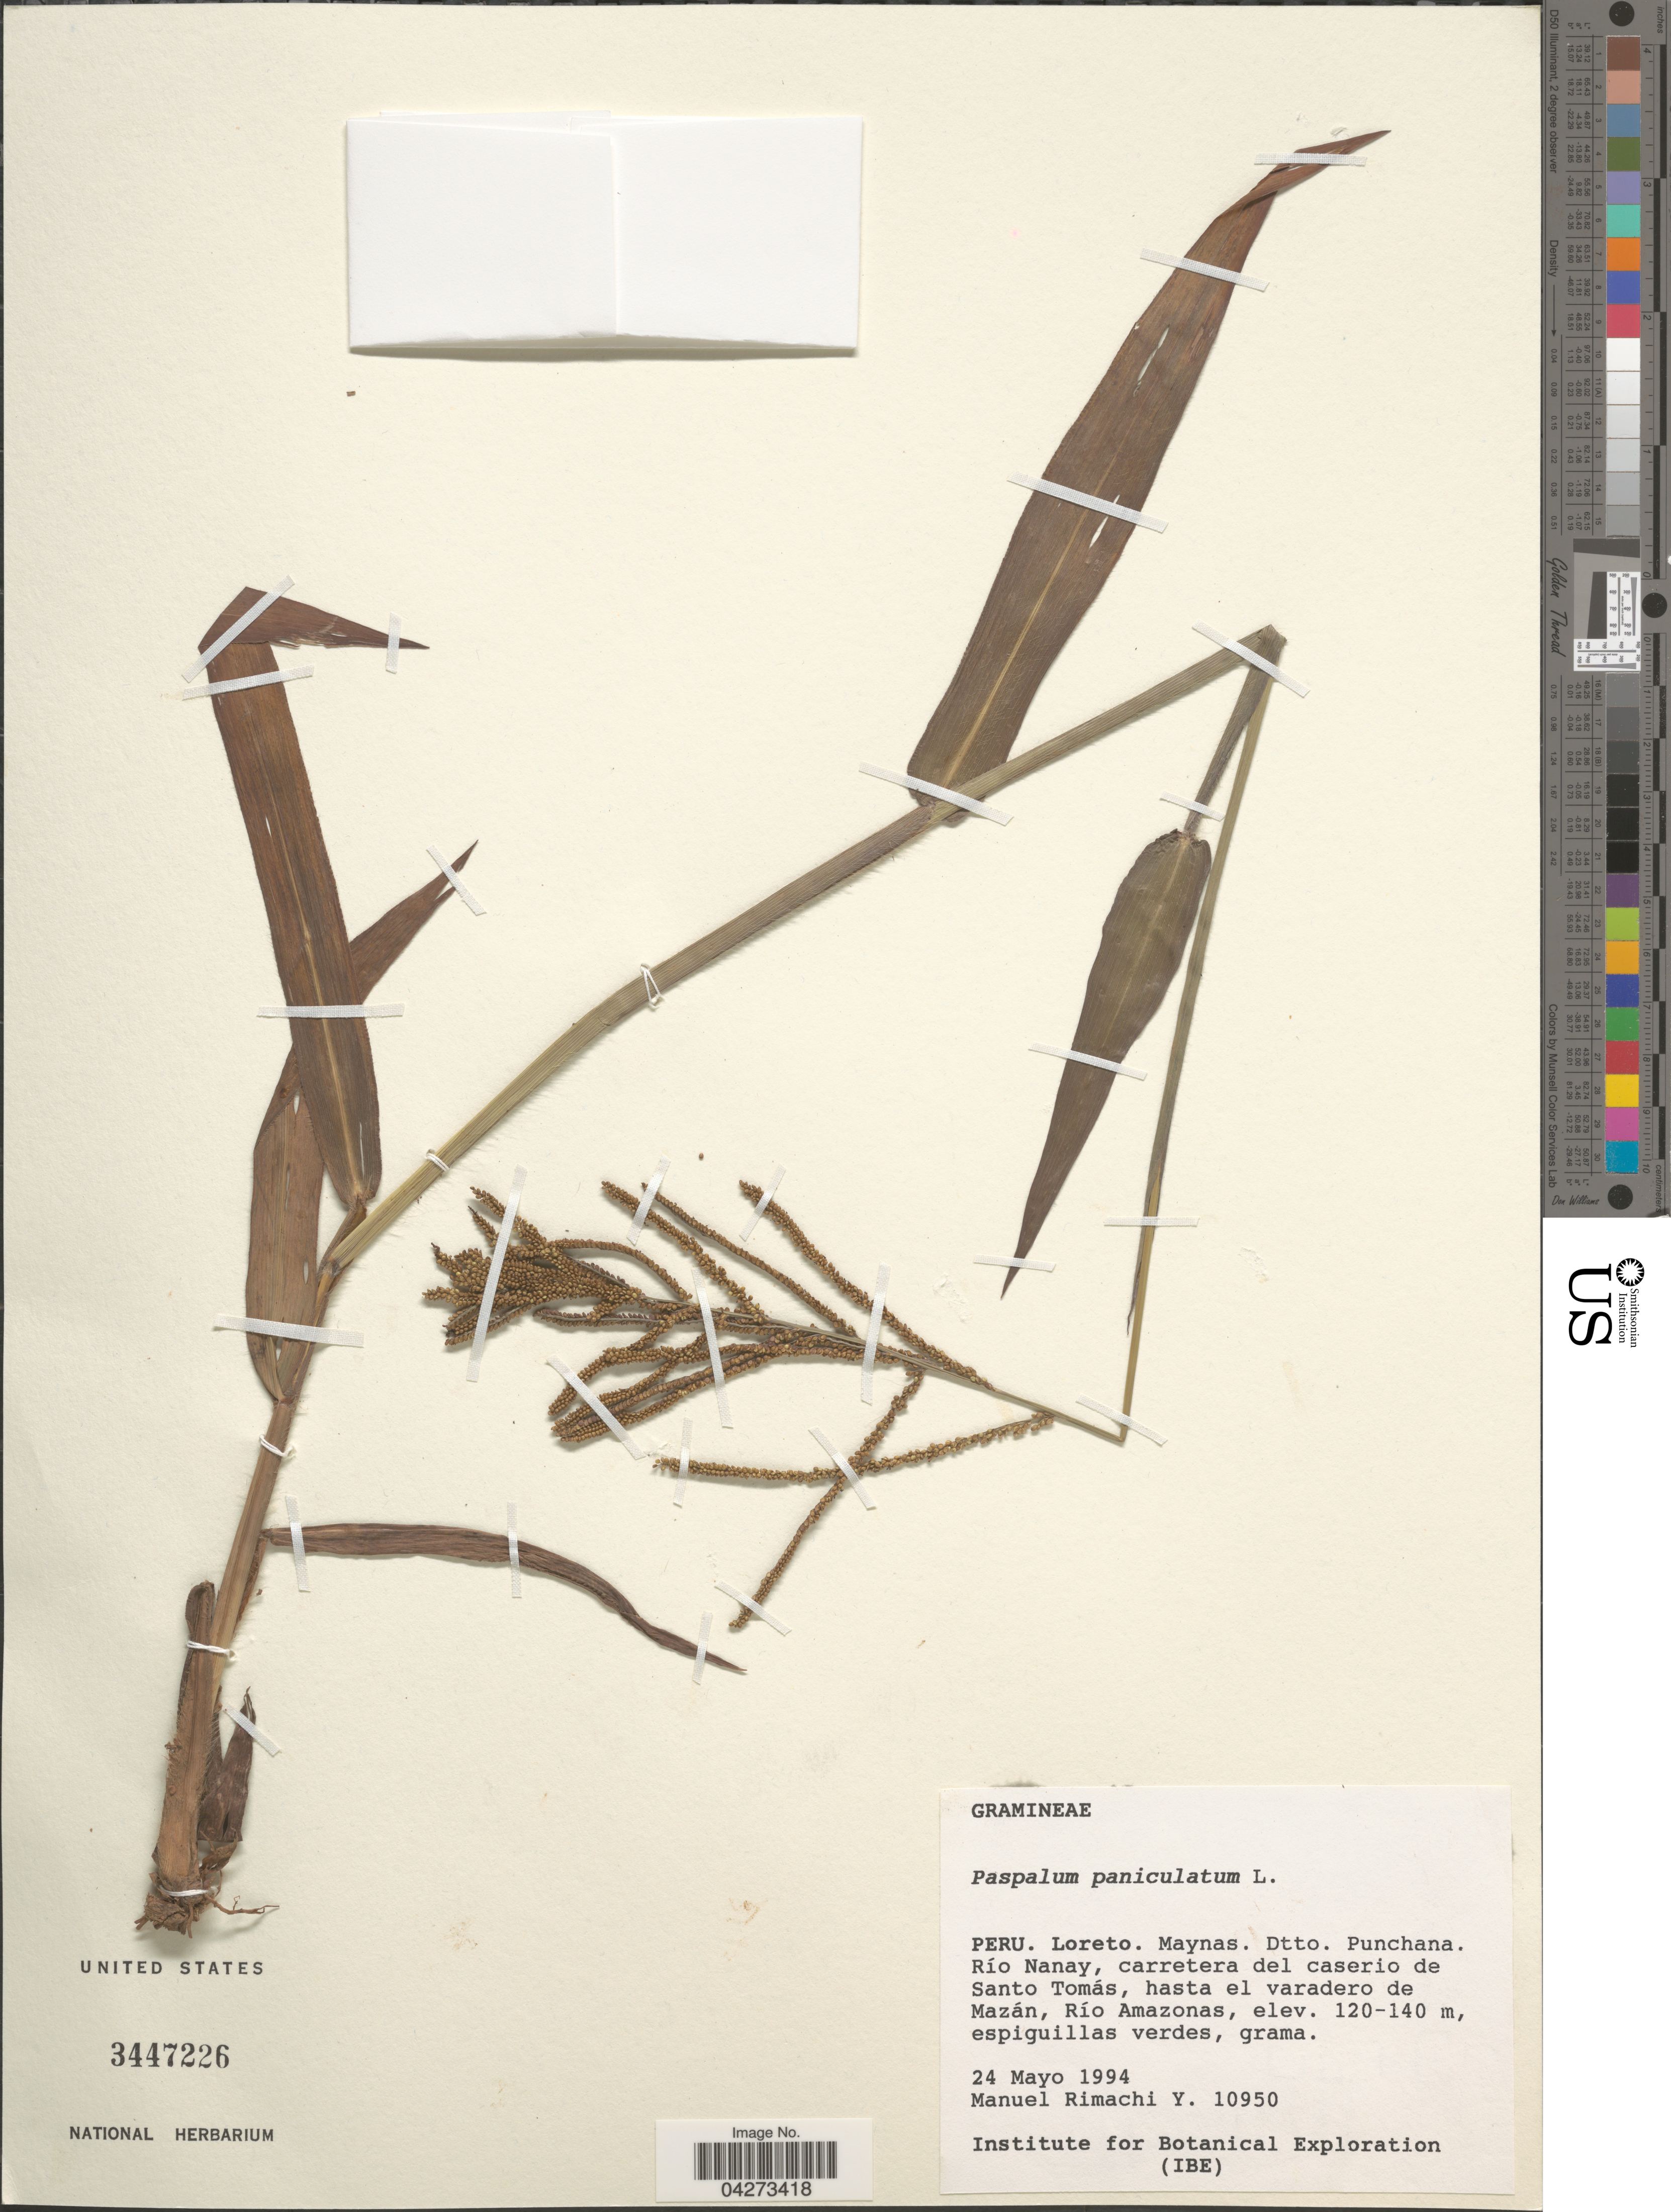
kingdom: Plantae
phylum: Tracheophyta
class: Liliopsida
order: Poales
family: Poaceae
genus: Paspalum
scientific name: Paspalum paniculatum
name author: L.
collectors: M. Rimachi Y.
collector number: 10950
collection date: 1994-05-24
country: Peru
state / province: Loreto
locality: Maynas. Dtto. Punchana. Río Nanay, carretera del caserio de Santa Tomás, hasta el varadero de Mazán, Río Amazonas. Institute for Botanical Exploration (IBE).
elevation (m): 120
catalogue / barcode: US 3447226